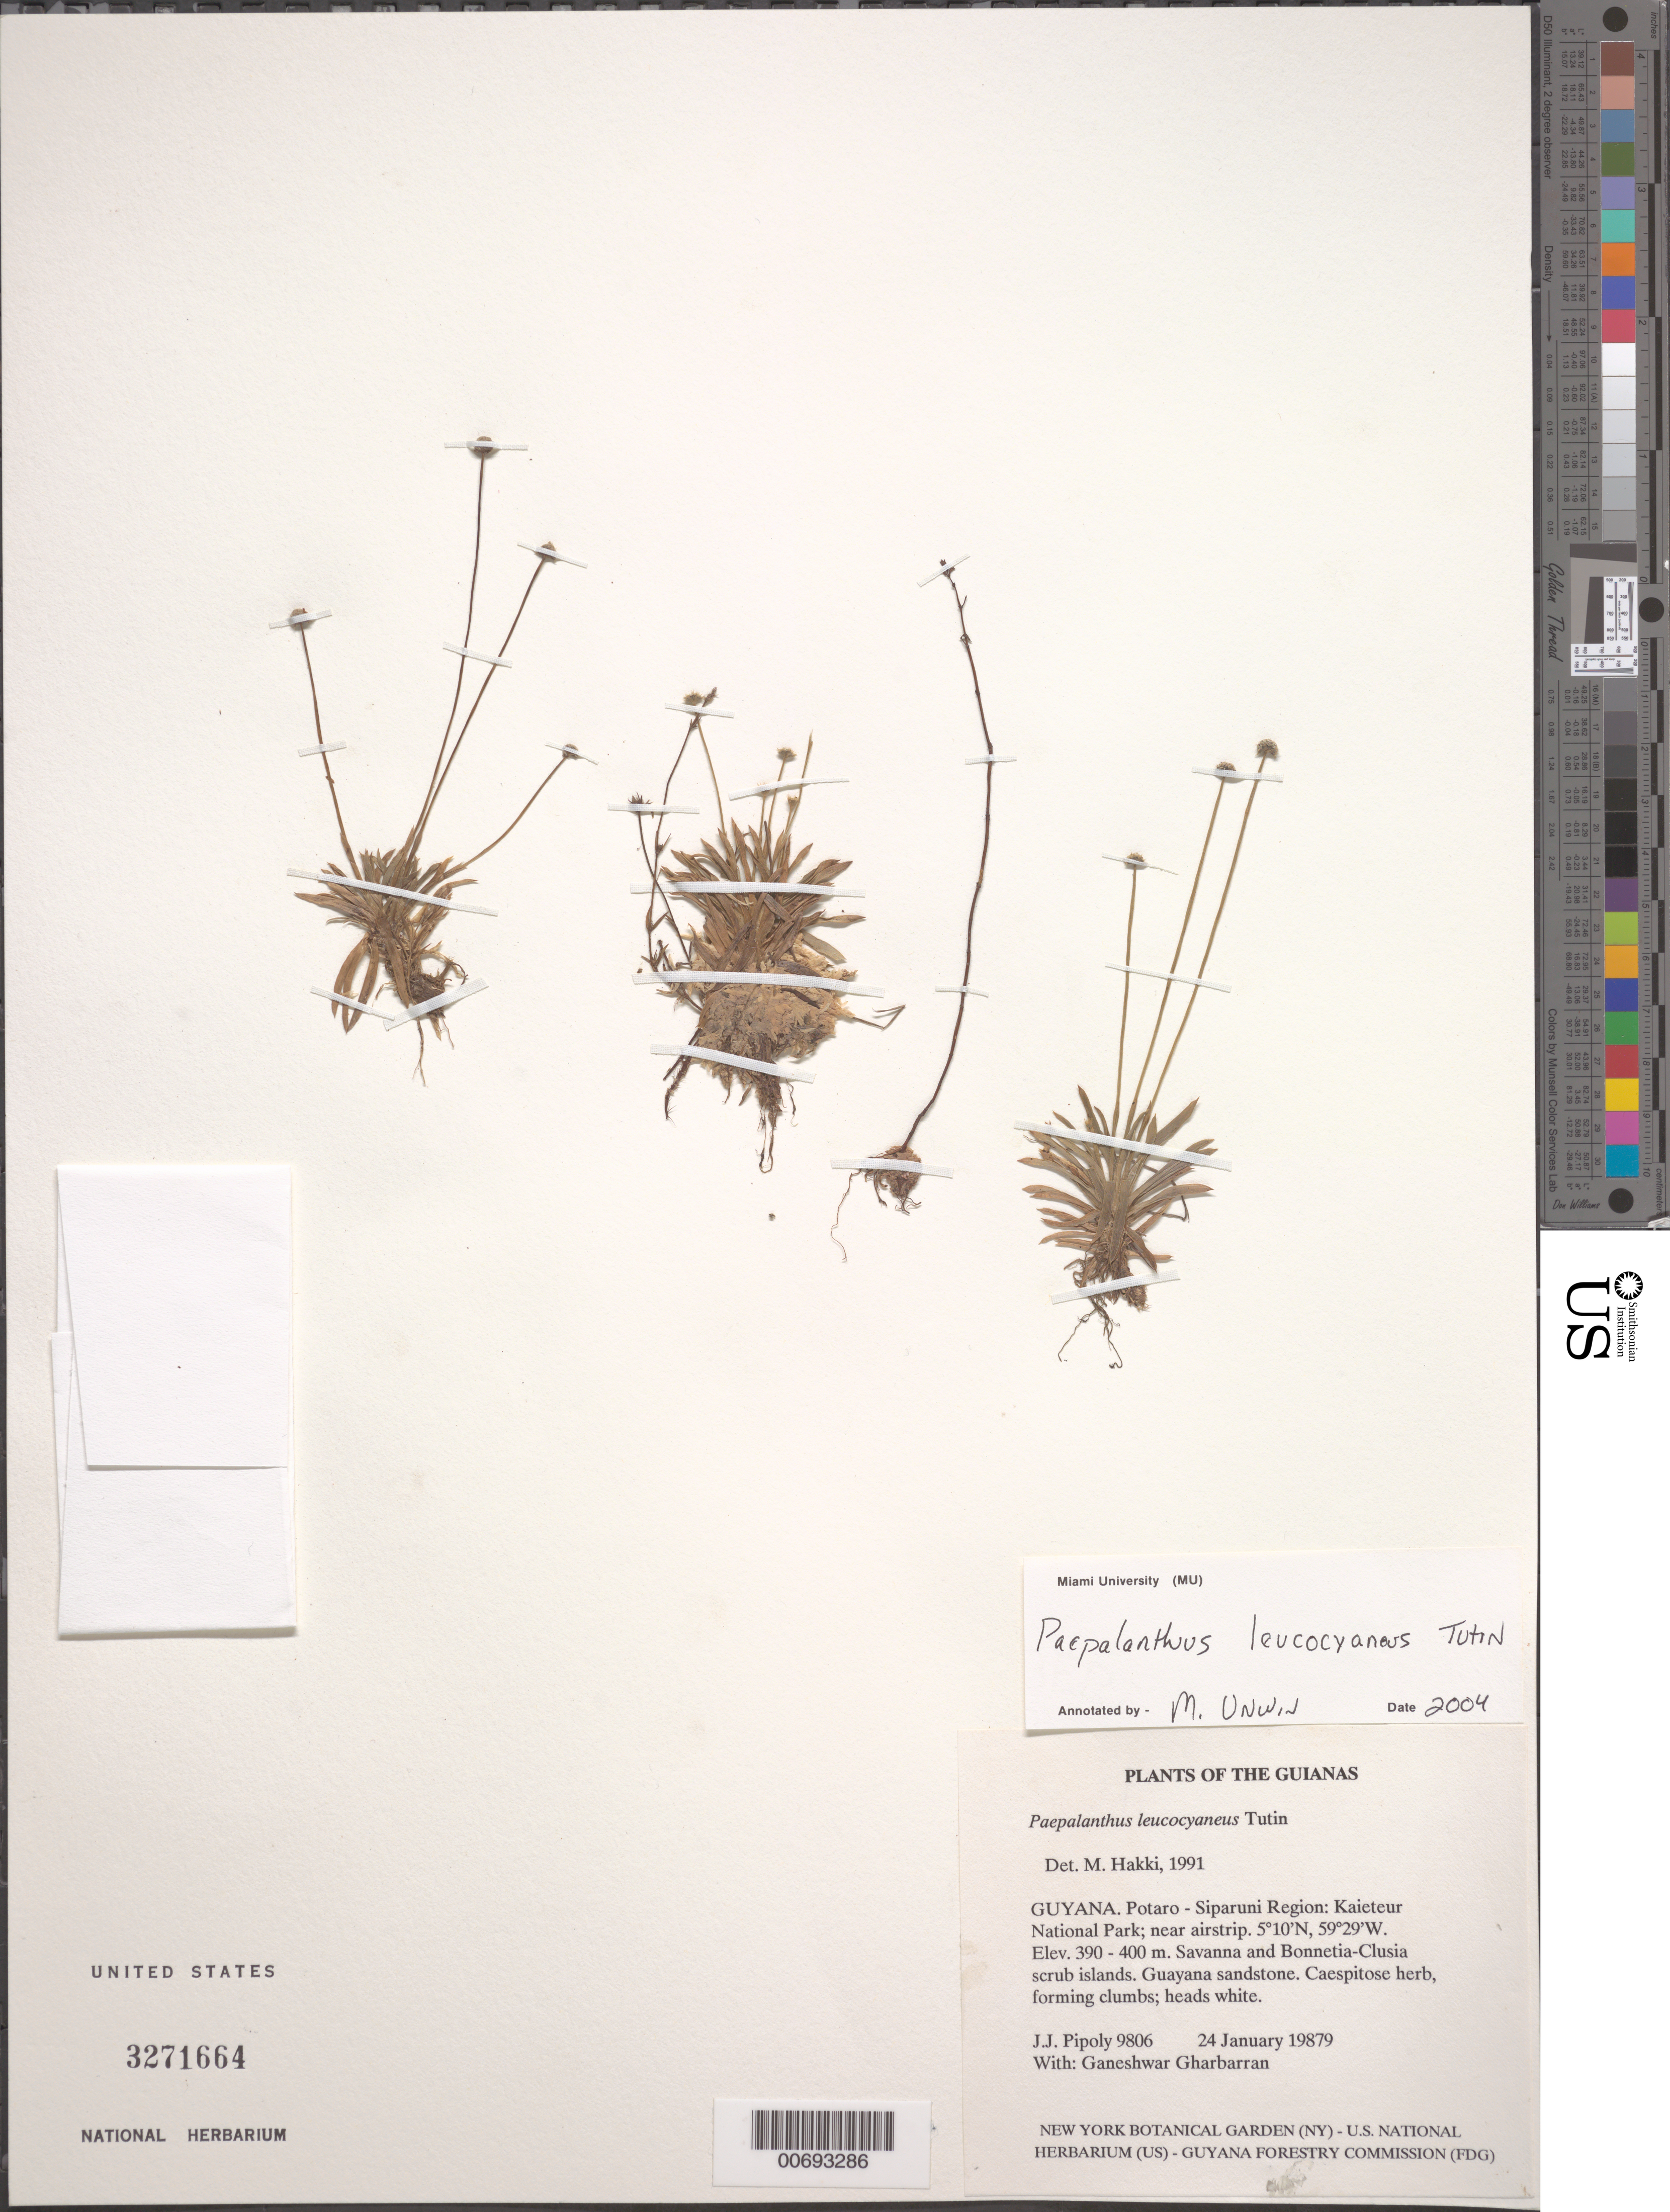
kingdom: Plantae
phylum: Tracheophyta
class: Liliopsida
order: Poales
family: Eriocaulaceae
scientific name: Giuliettia oyapockensis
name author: (Herzog) Andrino & Sano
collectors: J. J. Pipoly & G. Gharbarran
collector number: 9806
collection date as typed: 24 January 1987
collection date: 1987-01-24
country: Guyana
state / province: Potaro-Siparuni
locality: Kaieteur National Park; near airstrip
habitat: Savanna and Bonnetia-Clusia scrub islands. Guayana sandstone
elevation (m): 390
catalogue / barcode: US 3271664